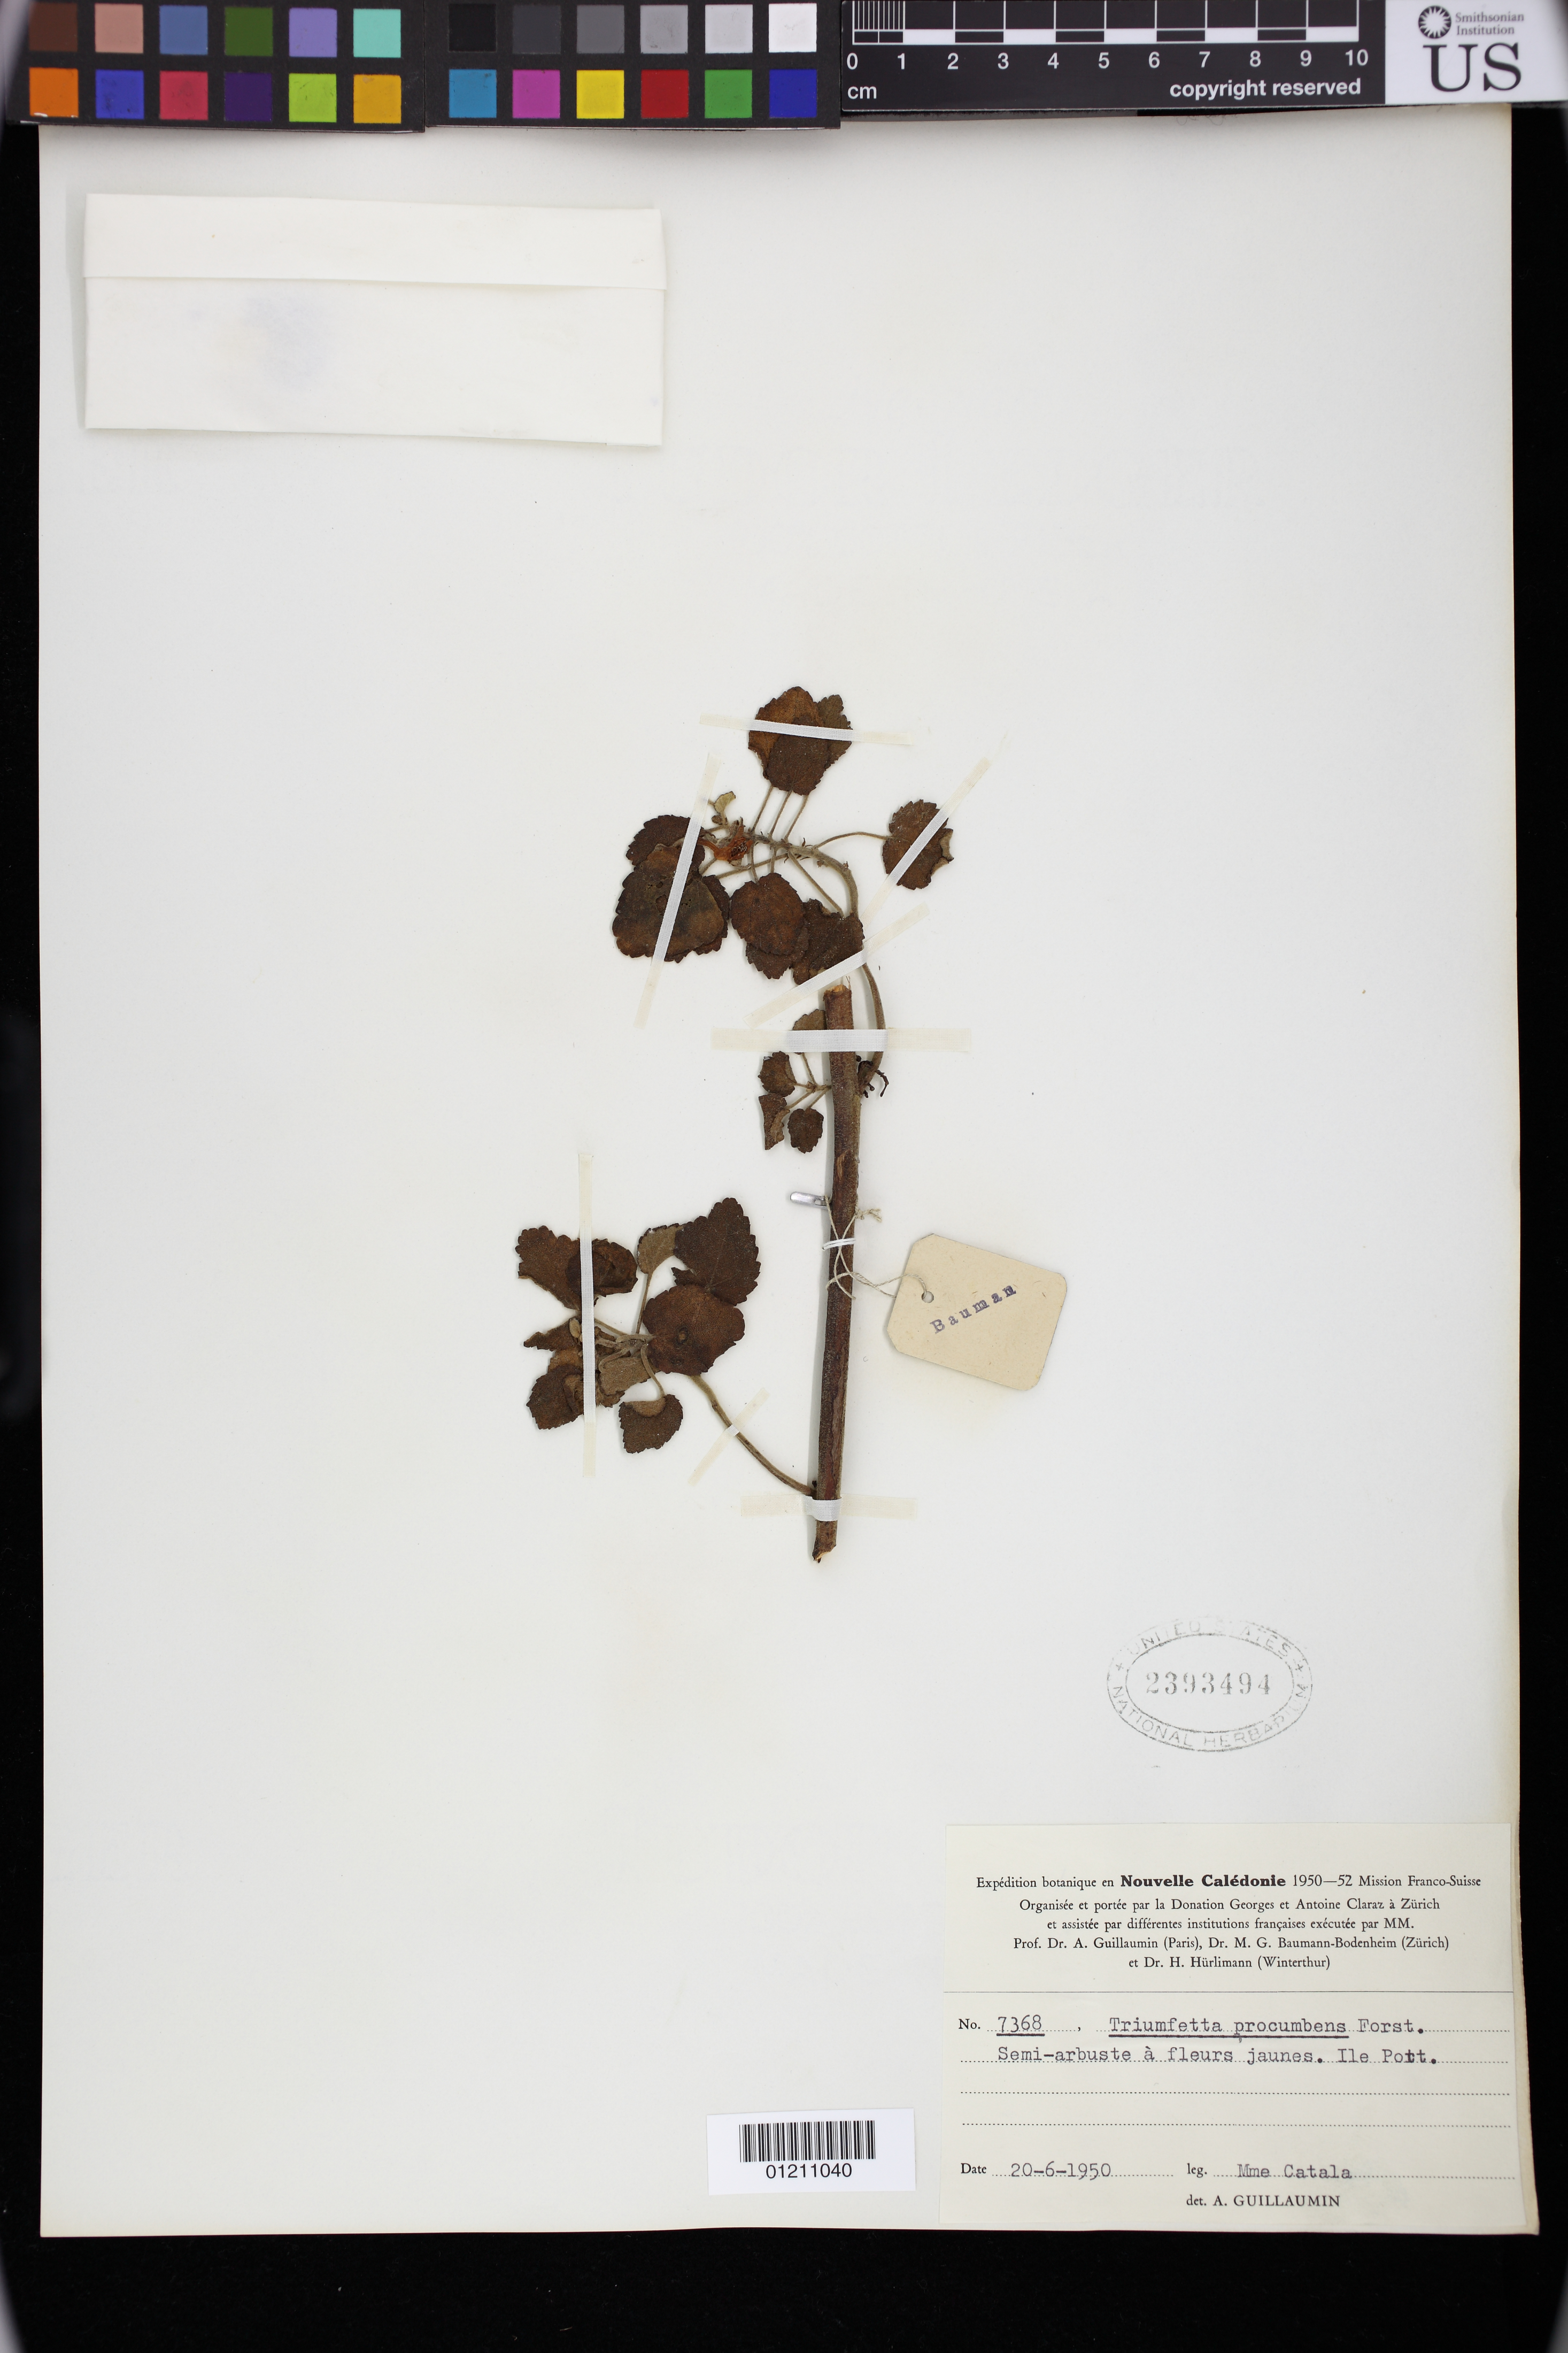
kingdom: Plantae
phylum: Tracheophyta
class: Magnoliopsida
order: Malvales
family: Malvaceae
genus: Triumfetta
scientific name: Triumfetta procumbens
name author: G. Forst.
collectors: R. Catala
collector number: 7368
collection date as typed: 20 Jun 1950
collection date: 1950-06-20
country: New Caledonia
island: New Caledonia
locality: Ile Pott, Nouvelle Caledonie.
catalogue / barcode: US 2393494